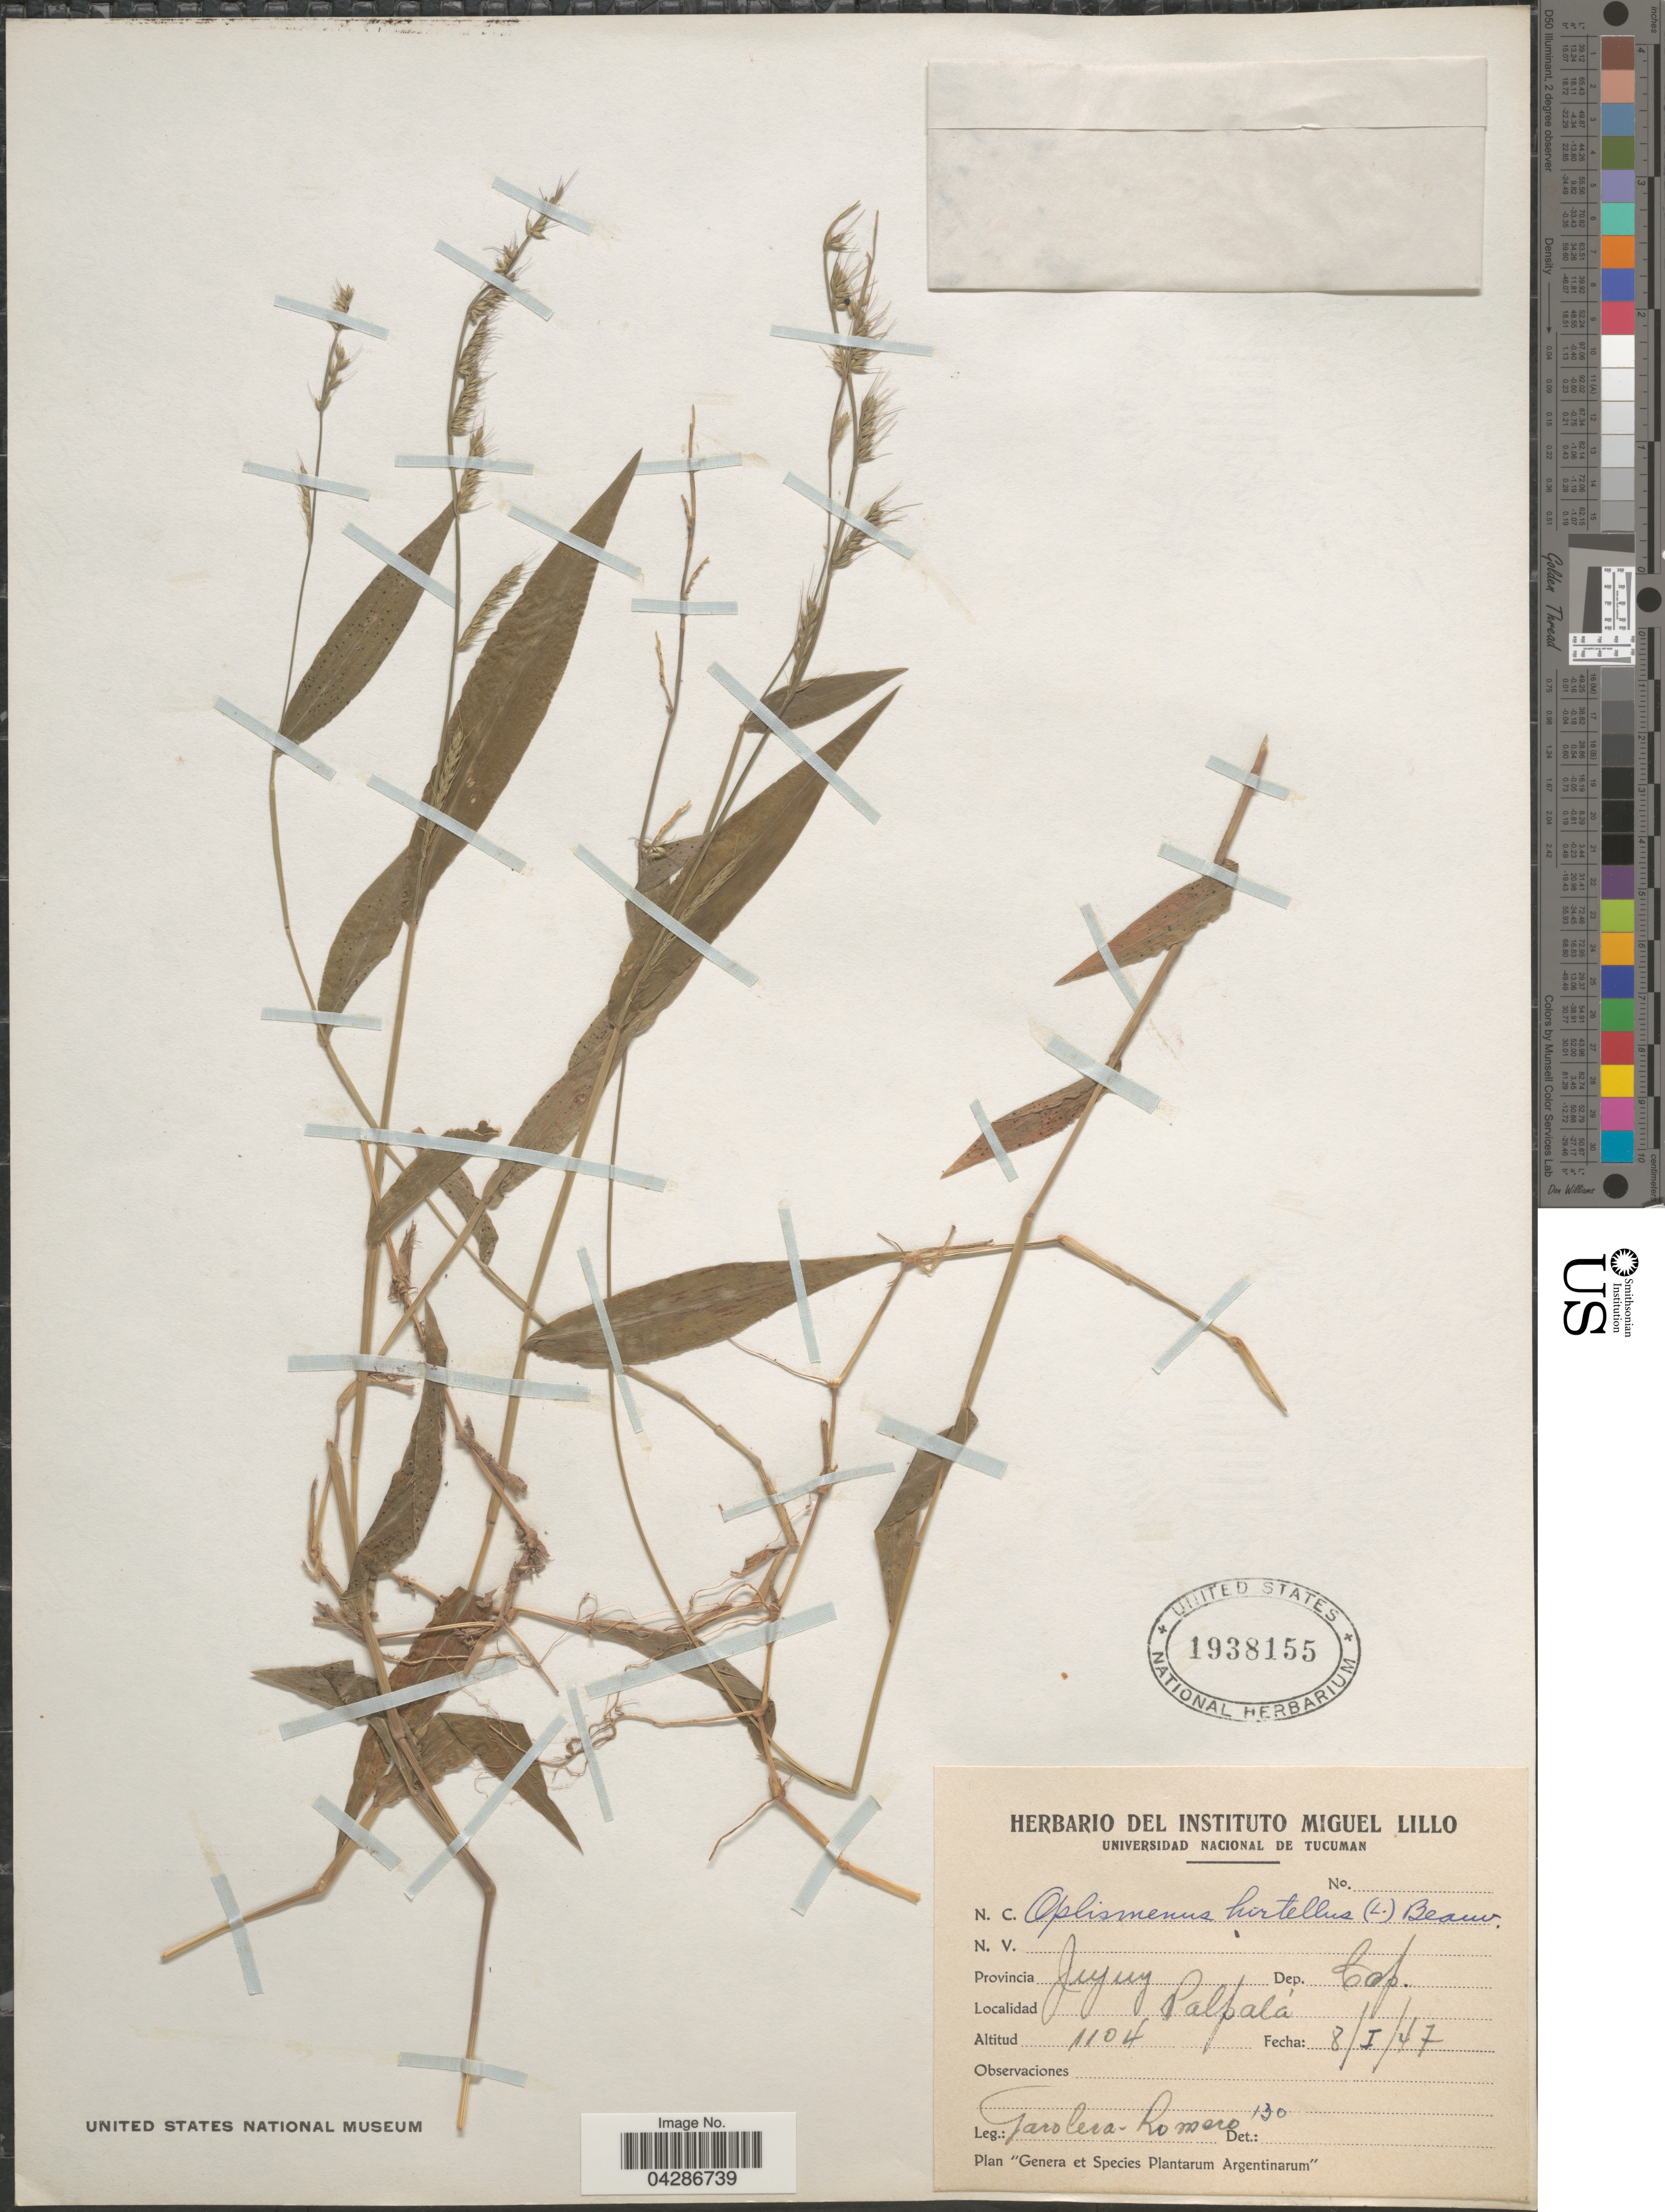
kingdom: Plantae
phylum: Tracheophyta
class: Liliopsida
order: Poales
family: Poaceae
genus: Oplismenus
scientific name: Oplismenus hirtellus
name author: (L.) P. Beauv.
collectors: Garolera-Romero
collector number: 130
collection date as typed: Transcribed d/m/y: 8/1/47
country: Argentina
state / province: Jujuy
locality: Dep. Cap. Palpalá.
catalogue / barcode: US 1938155